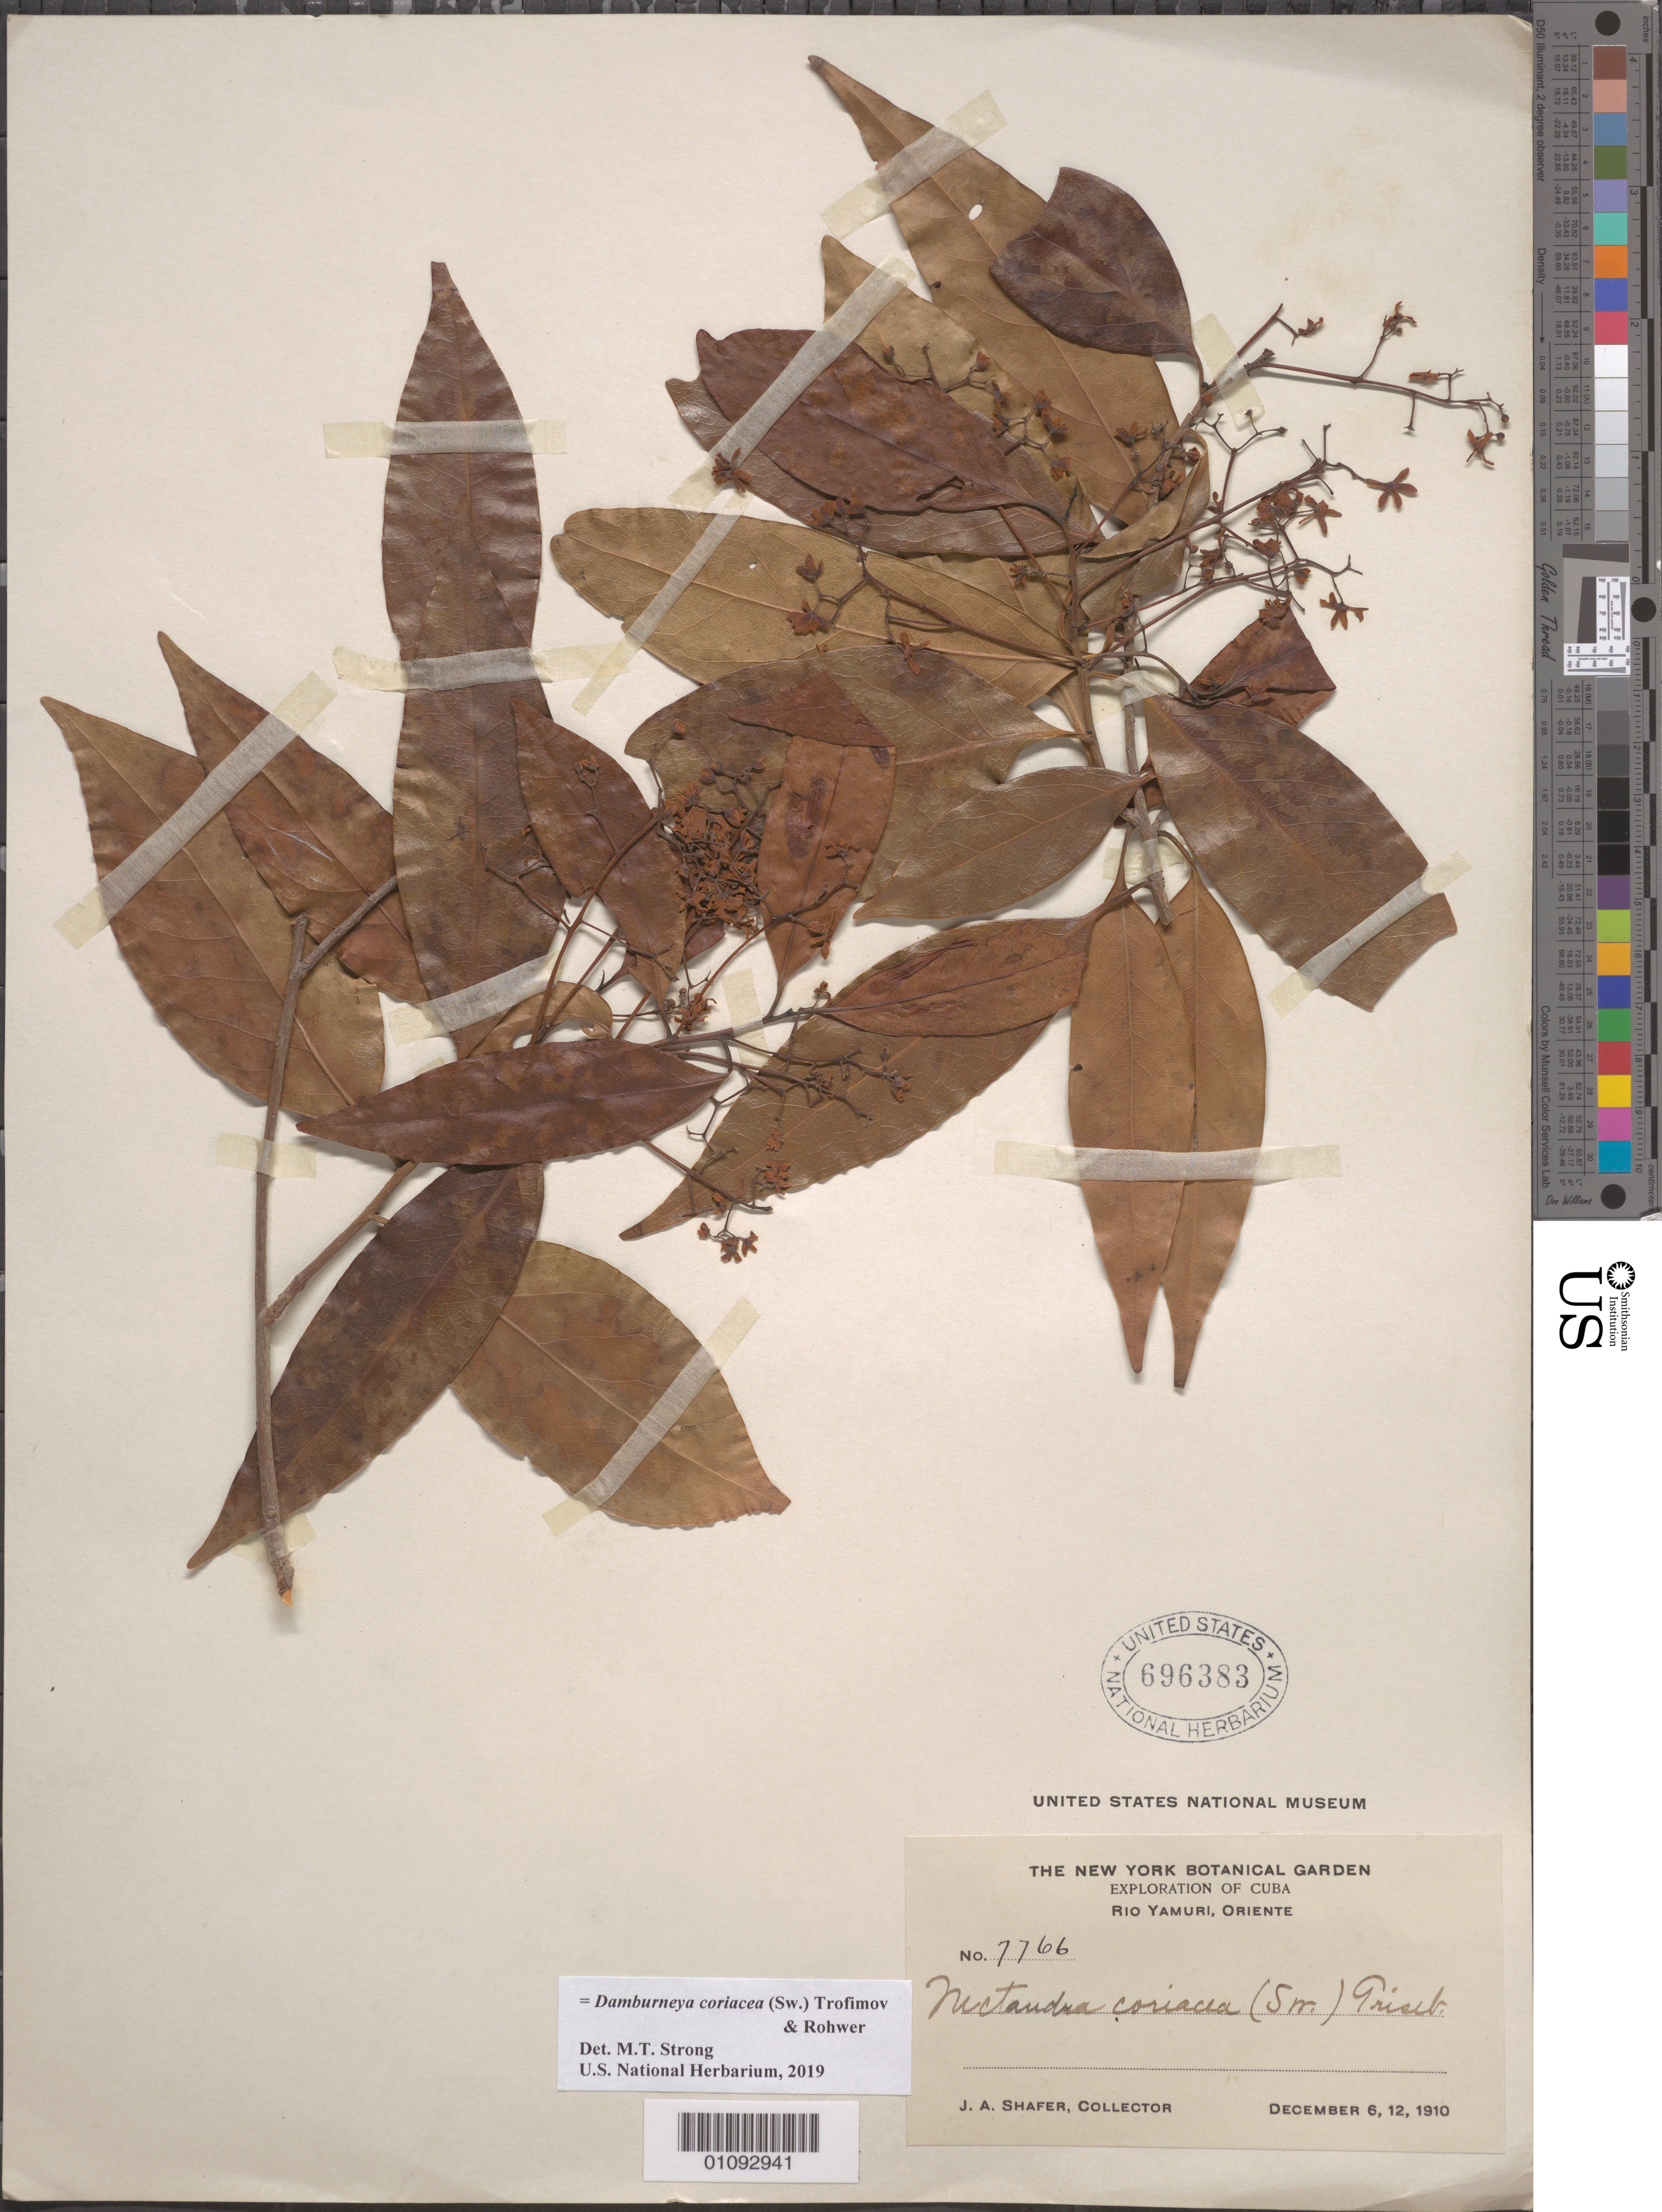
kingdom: Plantae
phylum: Tracheophyta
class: Magnoliopsida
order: Laurales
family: Lauraceae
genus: Damburneya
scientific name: Damburneya coriacea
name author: (Sw.) Trofimov & Rohwer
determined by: Strong, M. T., (US), Smithsonian Institution - National Museum of Natural History (UNITED STATES)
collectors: J. A. Shafer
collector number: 7766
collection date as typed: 06 Dec 1910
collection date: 1910-12-06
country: Cuba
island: Cuba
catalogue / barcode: US 696383